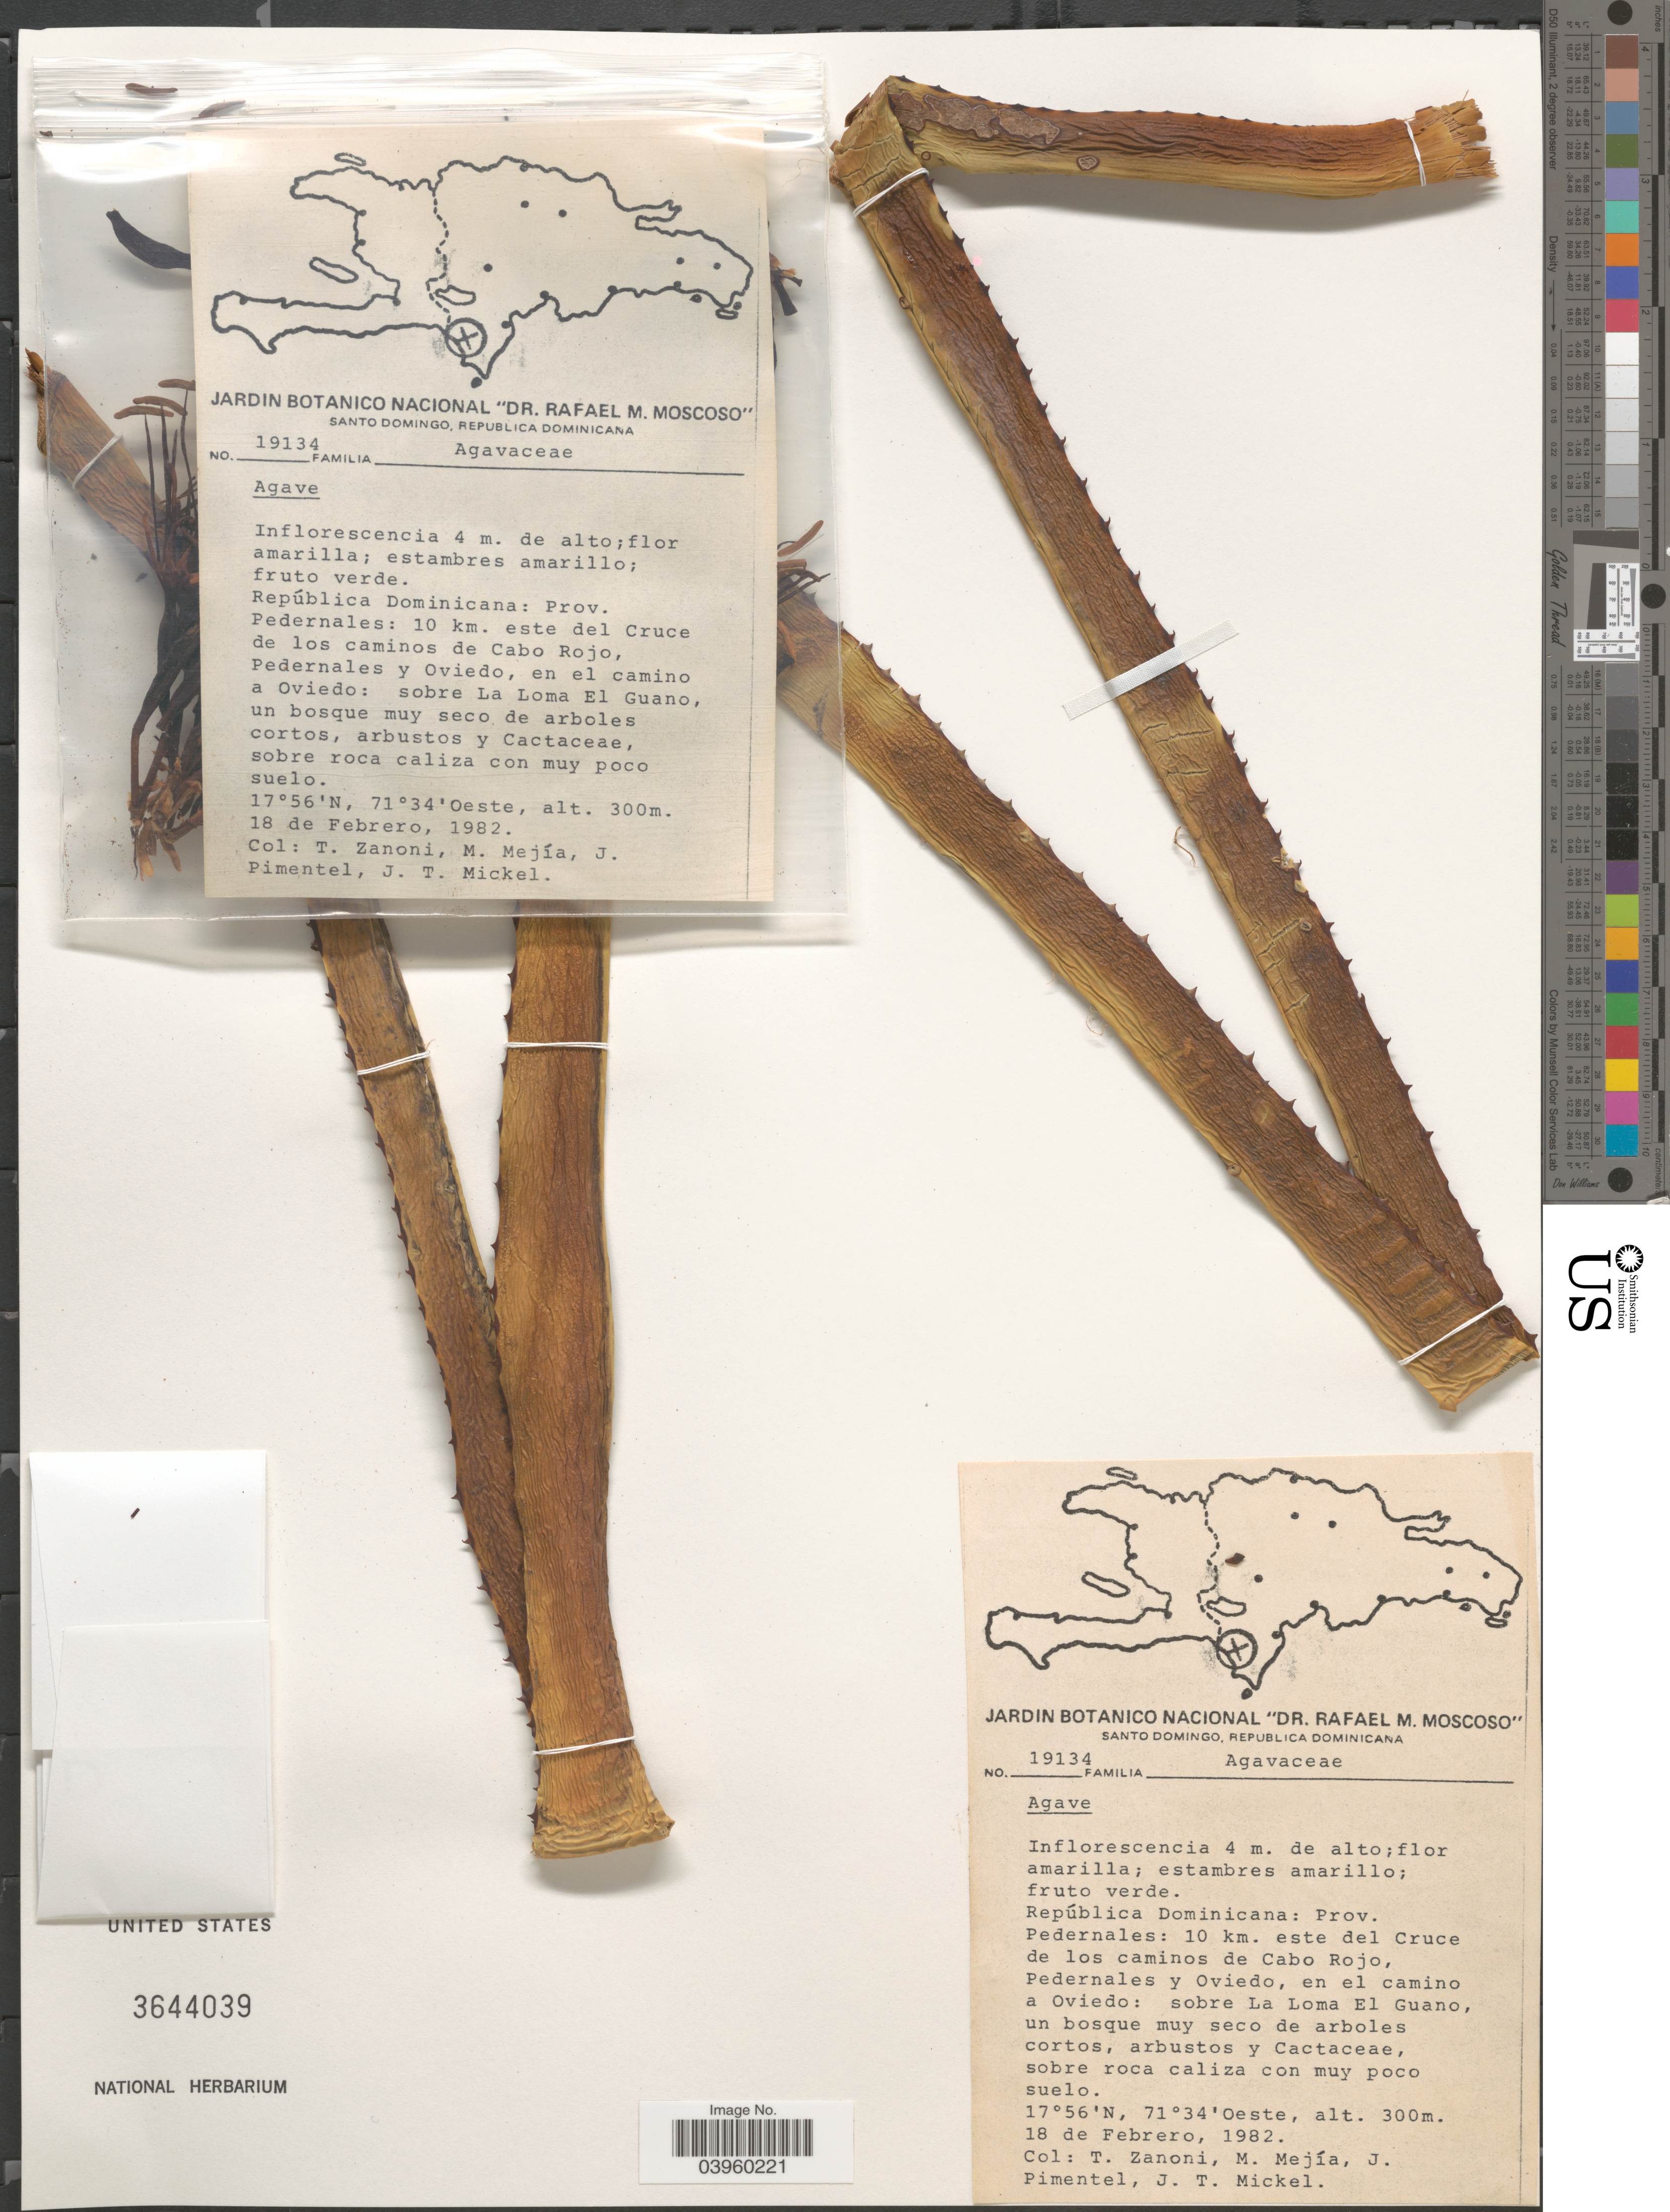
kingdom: Plantae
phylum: Tracheophyta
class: Liliopsida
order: Asparagales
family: Asparagaceae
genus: Agave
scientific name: Agave sp.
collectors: T. Zanoni, M. Mejia, J. Pimentel & J. Mickel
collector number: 19134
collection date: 1982-02-18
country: Dominican Republic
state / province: Pedernales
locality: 10 km. este del Cruce de los caminos de Cabo Rojo, Pedernales y Oviedo, en el camino a Oviedo: sobre La Loma El Guano.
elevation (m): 300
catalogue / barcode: US 3644039